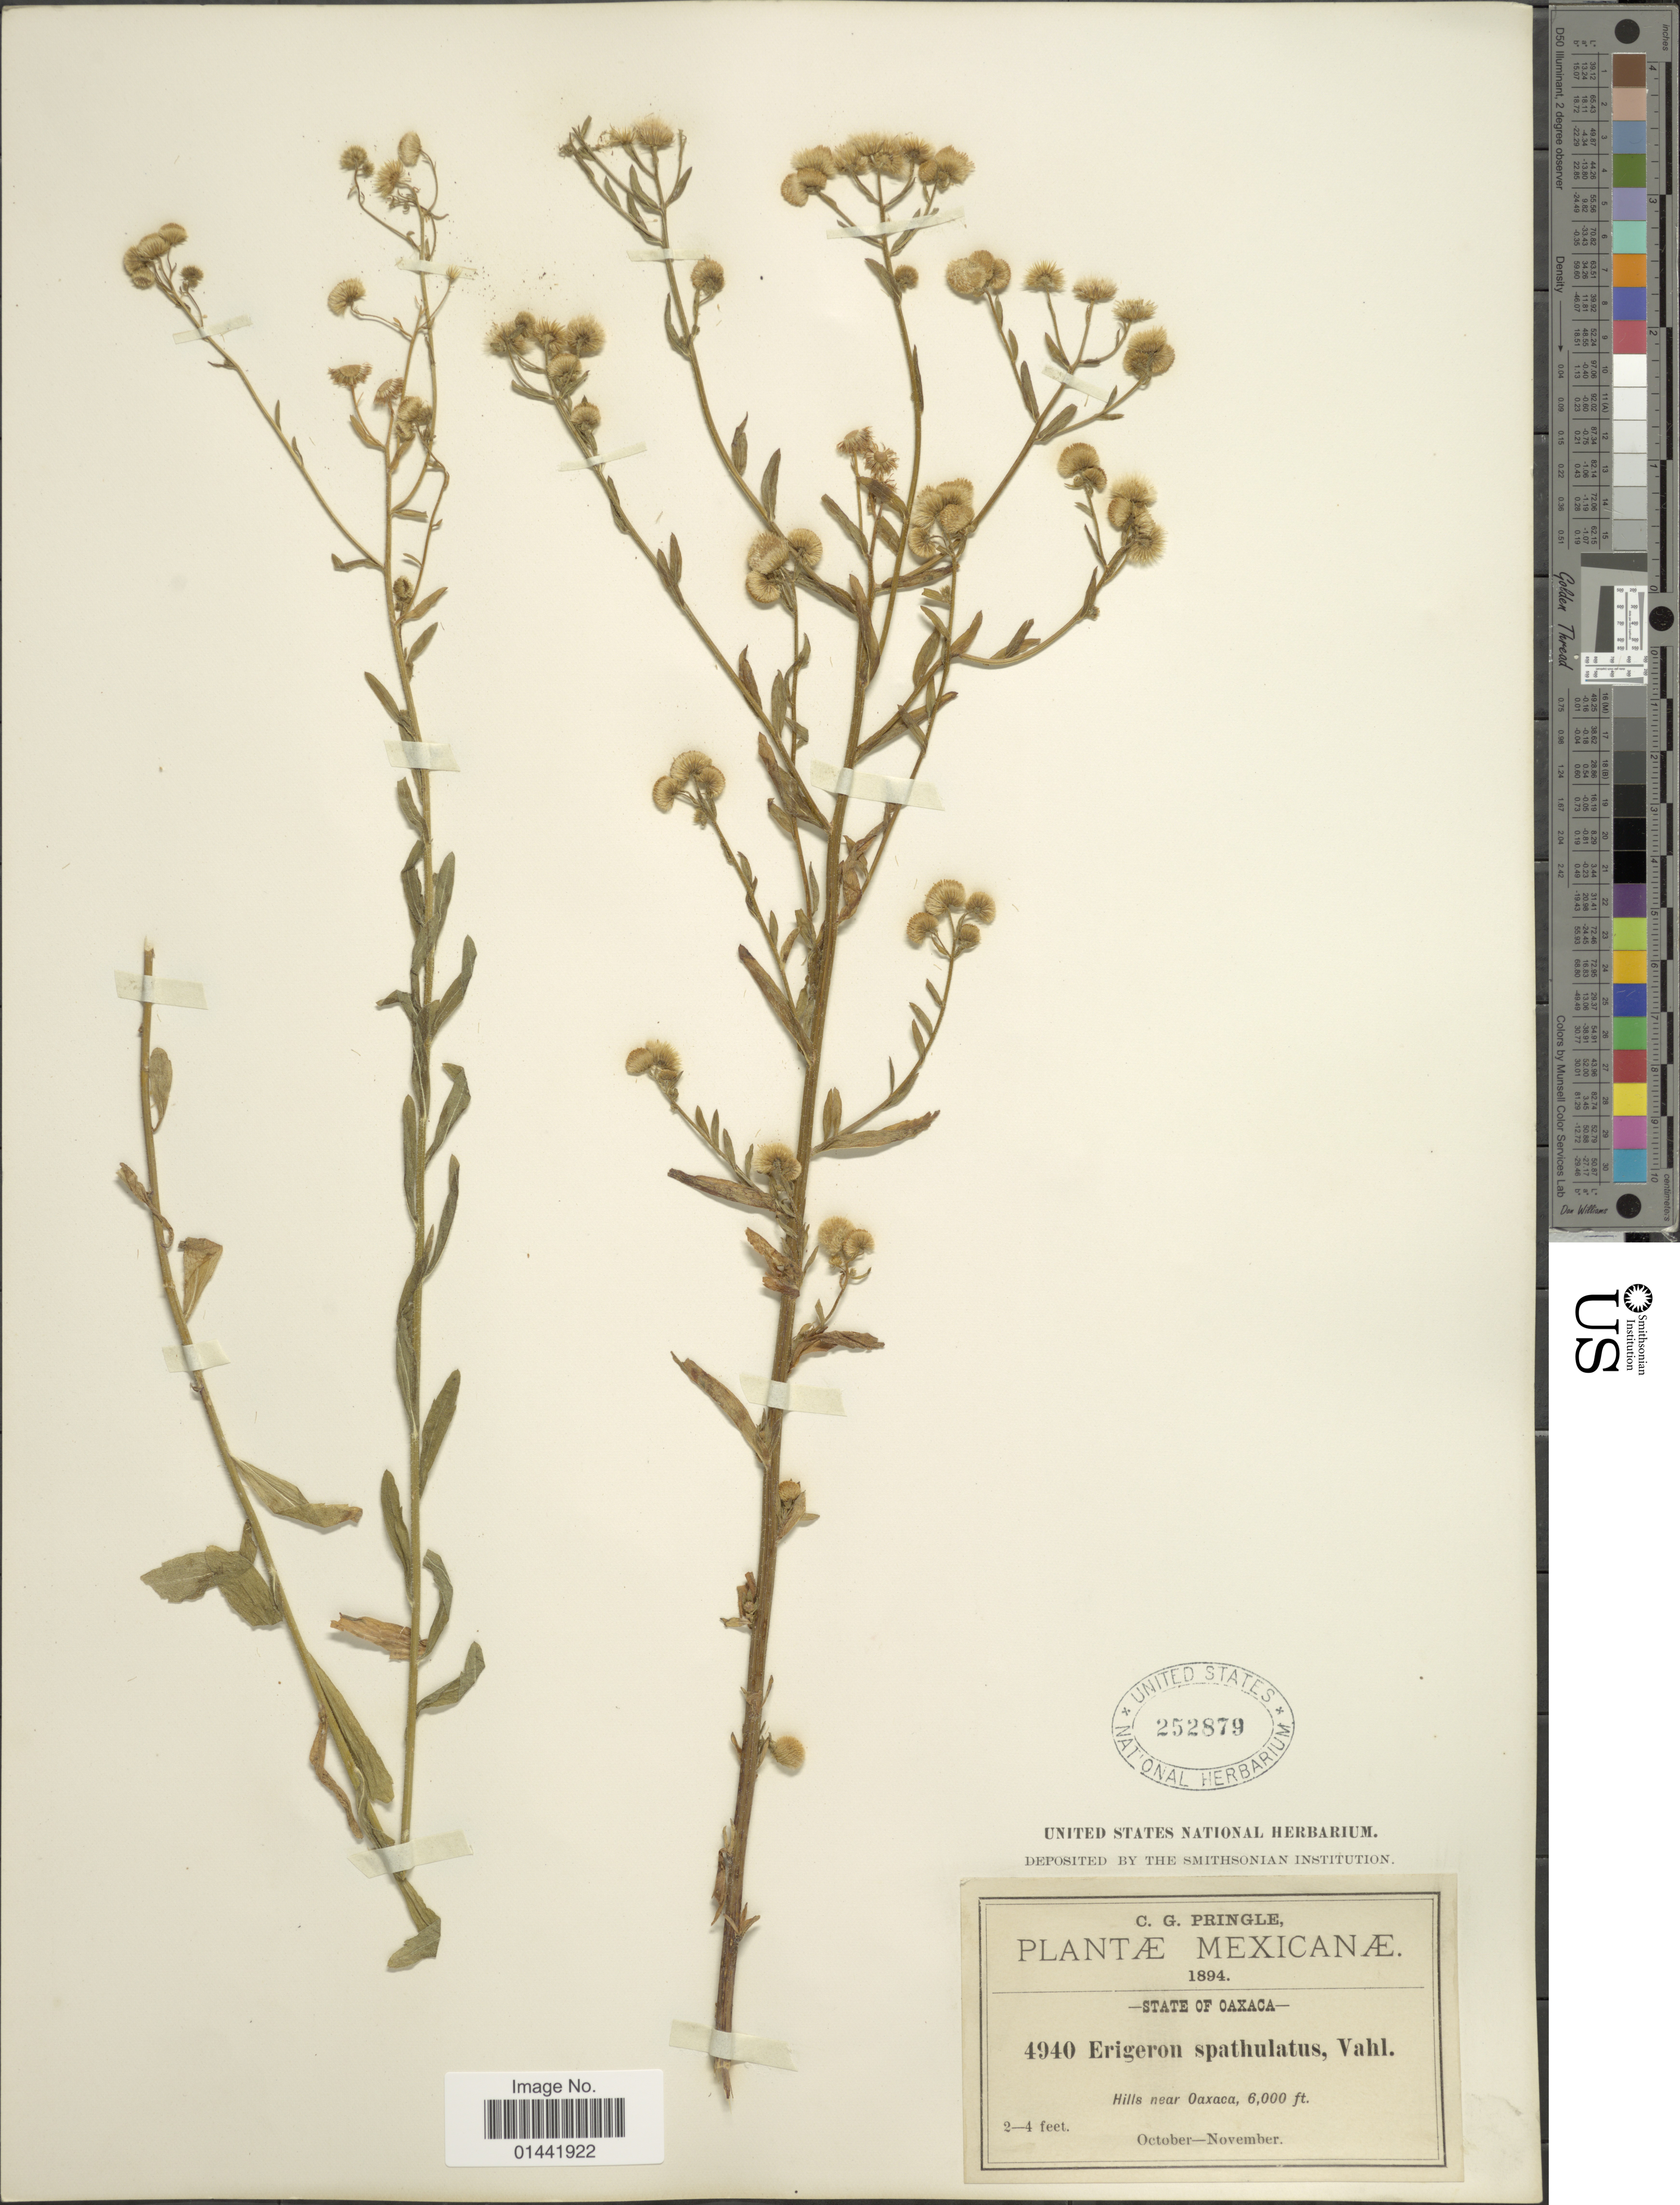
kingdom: Plantae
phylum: Tracheophyta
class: Magnoliopsida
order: Asterales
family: Asteraceae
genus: Erigeron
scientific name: Erigeron spathulatus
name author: Vahl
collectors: C. G. Pringle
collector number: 4940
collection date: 1894-10/1894-11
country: Mexico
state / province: Oaxaca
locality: Hills near Oaxaca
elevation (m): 1829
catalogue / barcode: US 252879